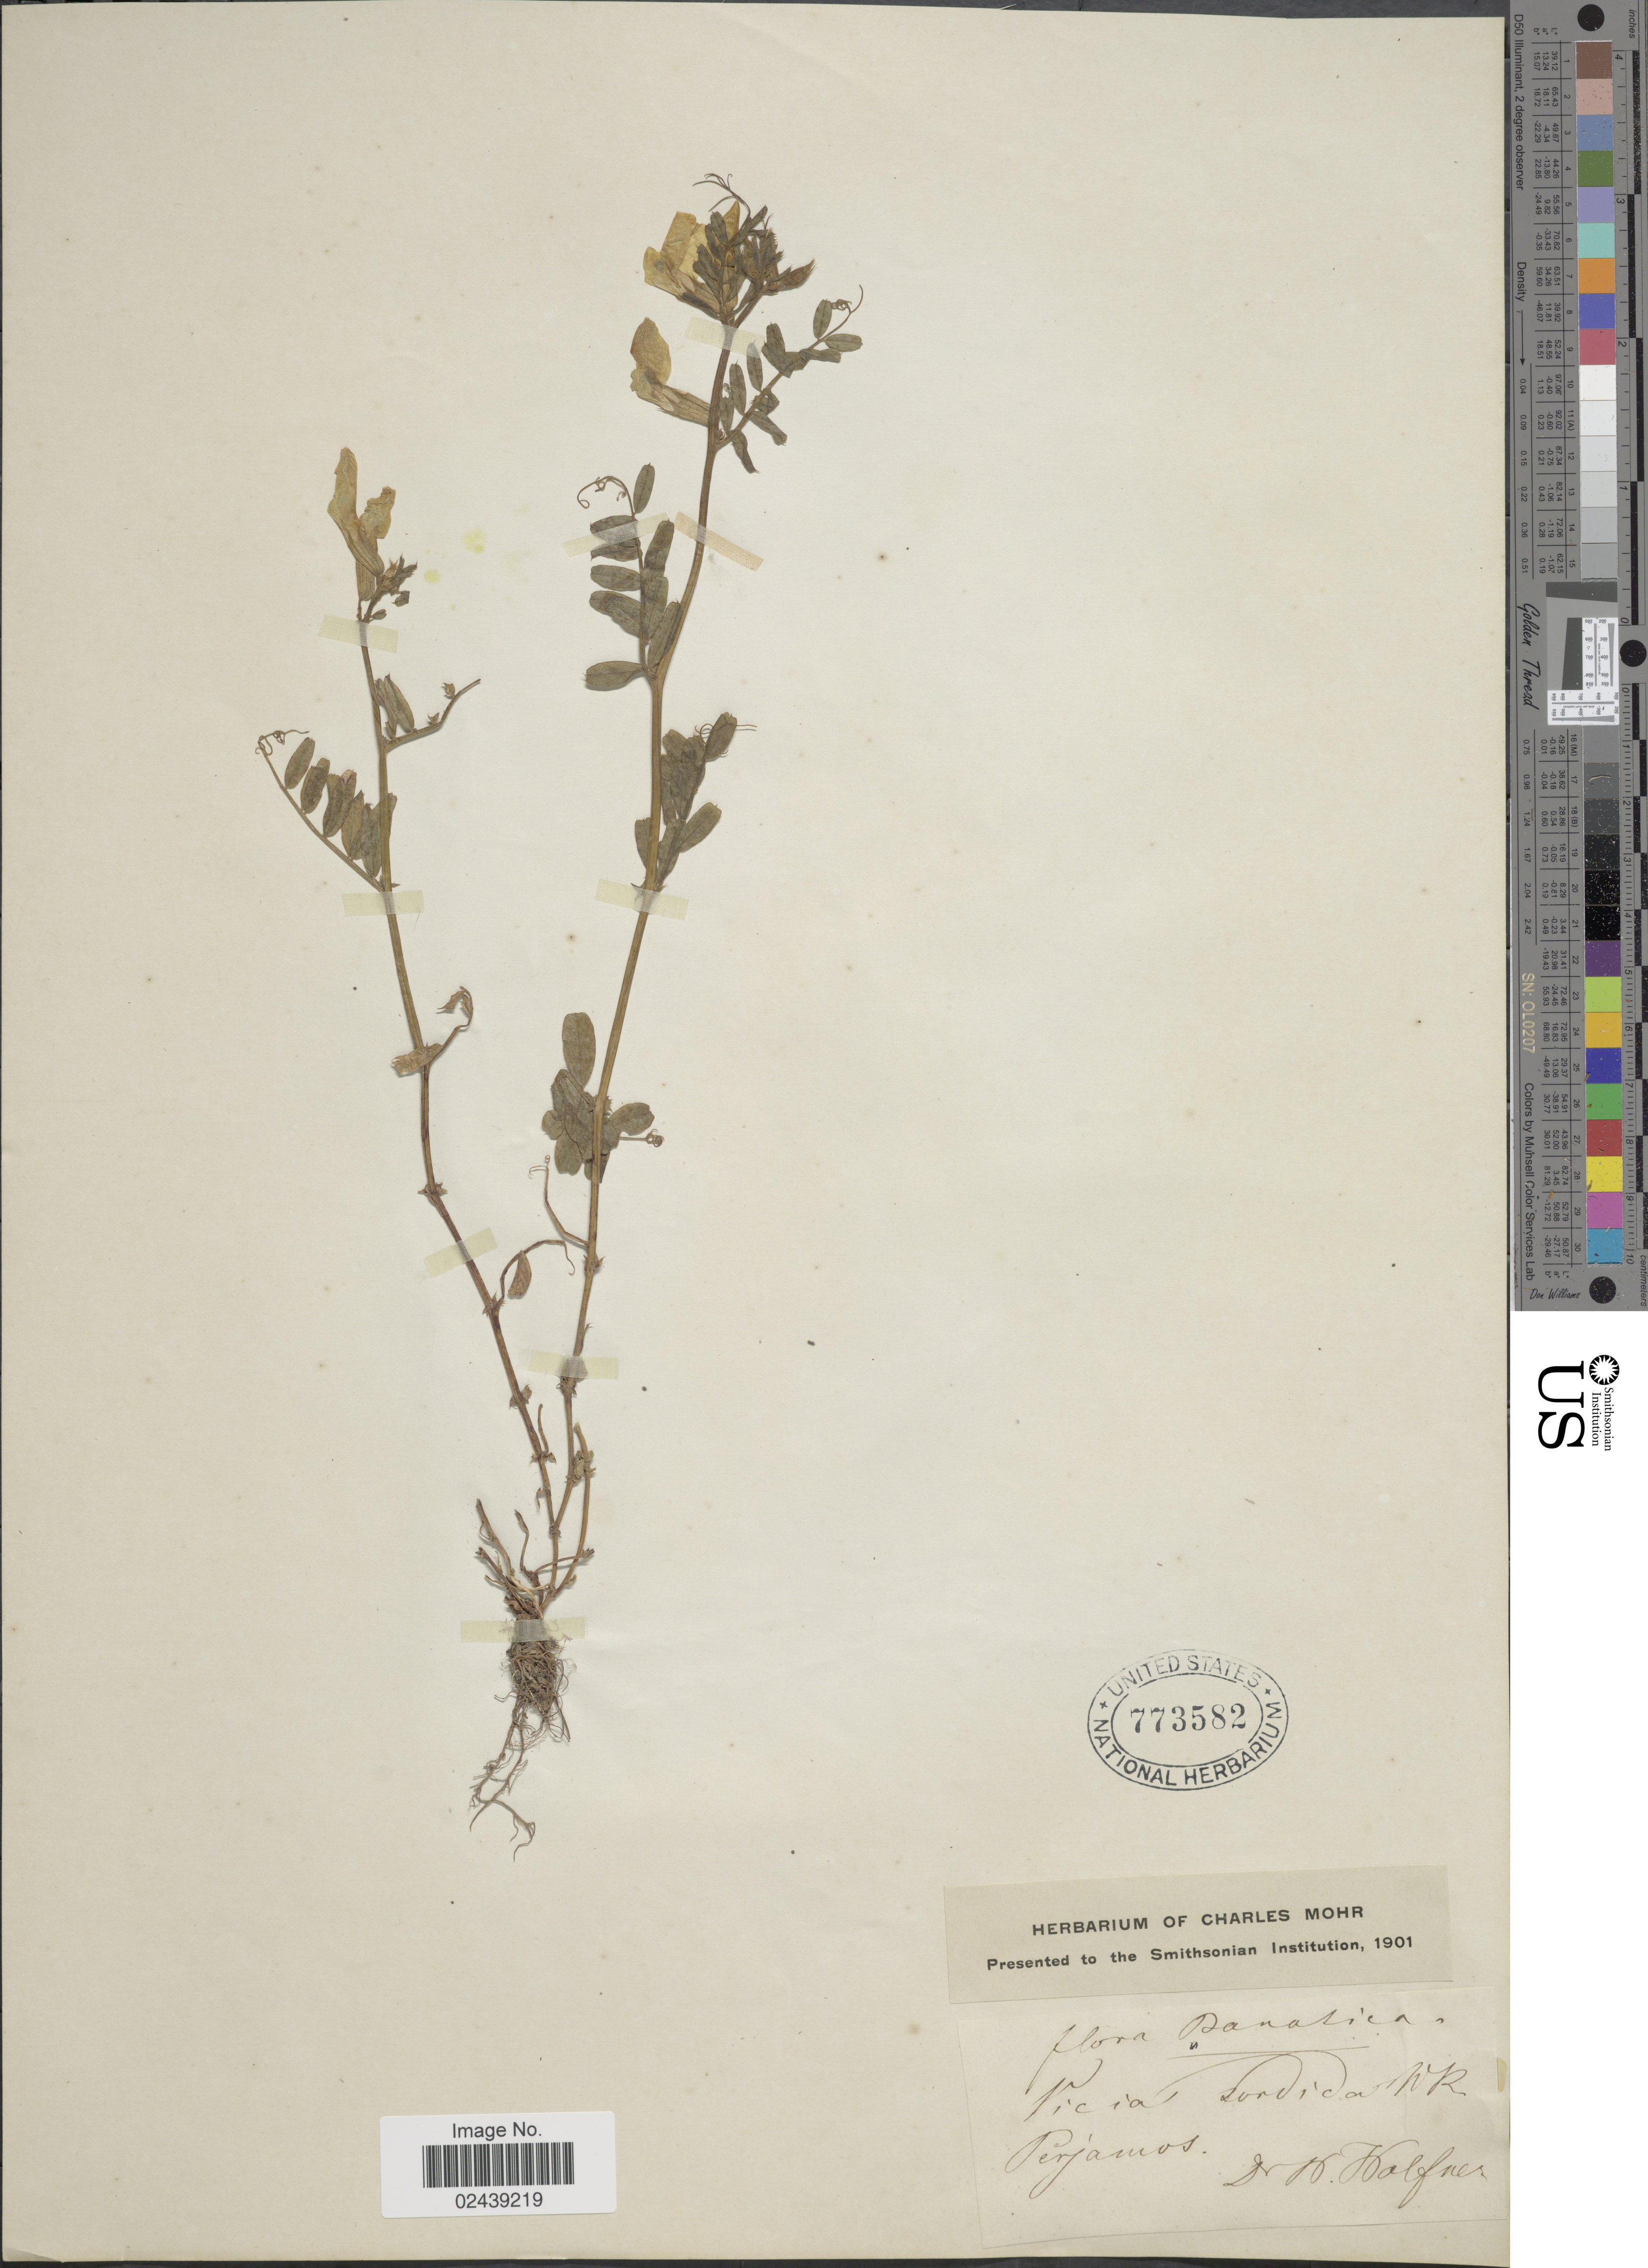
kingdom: Plantae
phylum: Tracheophyta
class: Magnoliopsida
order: Fabales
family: Fabaceae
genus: Vicia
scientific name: Vicia sordida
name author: Waldst. & Kit.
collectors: H. Holfner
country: Romania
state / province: Timis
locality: Danatica. Perjamos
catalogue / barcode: US 773582